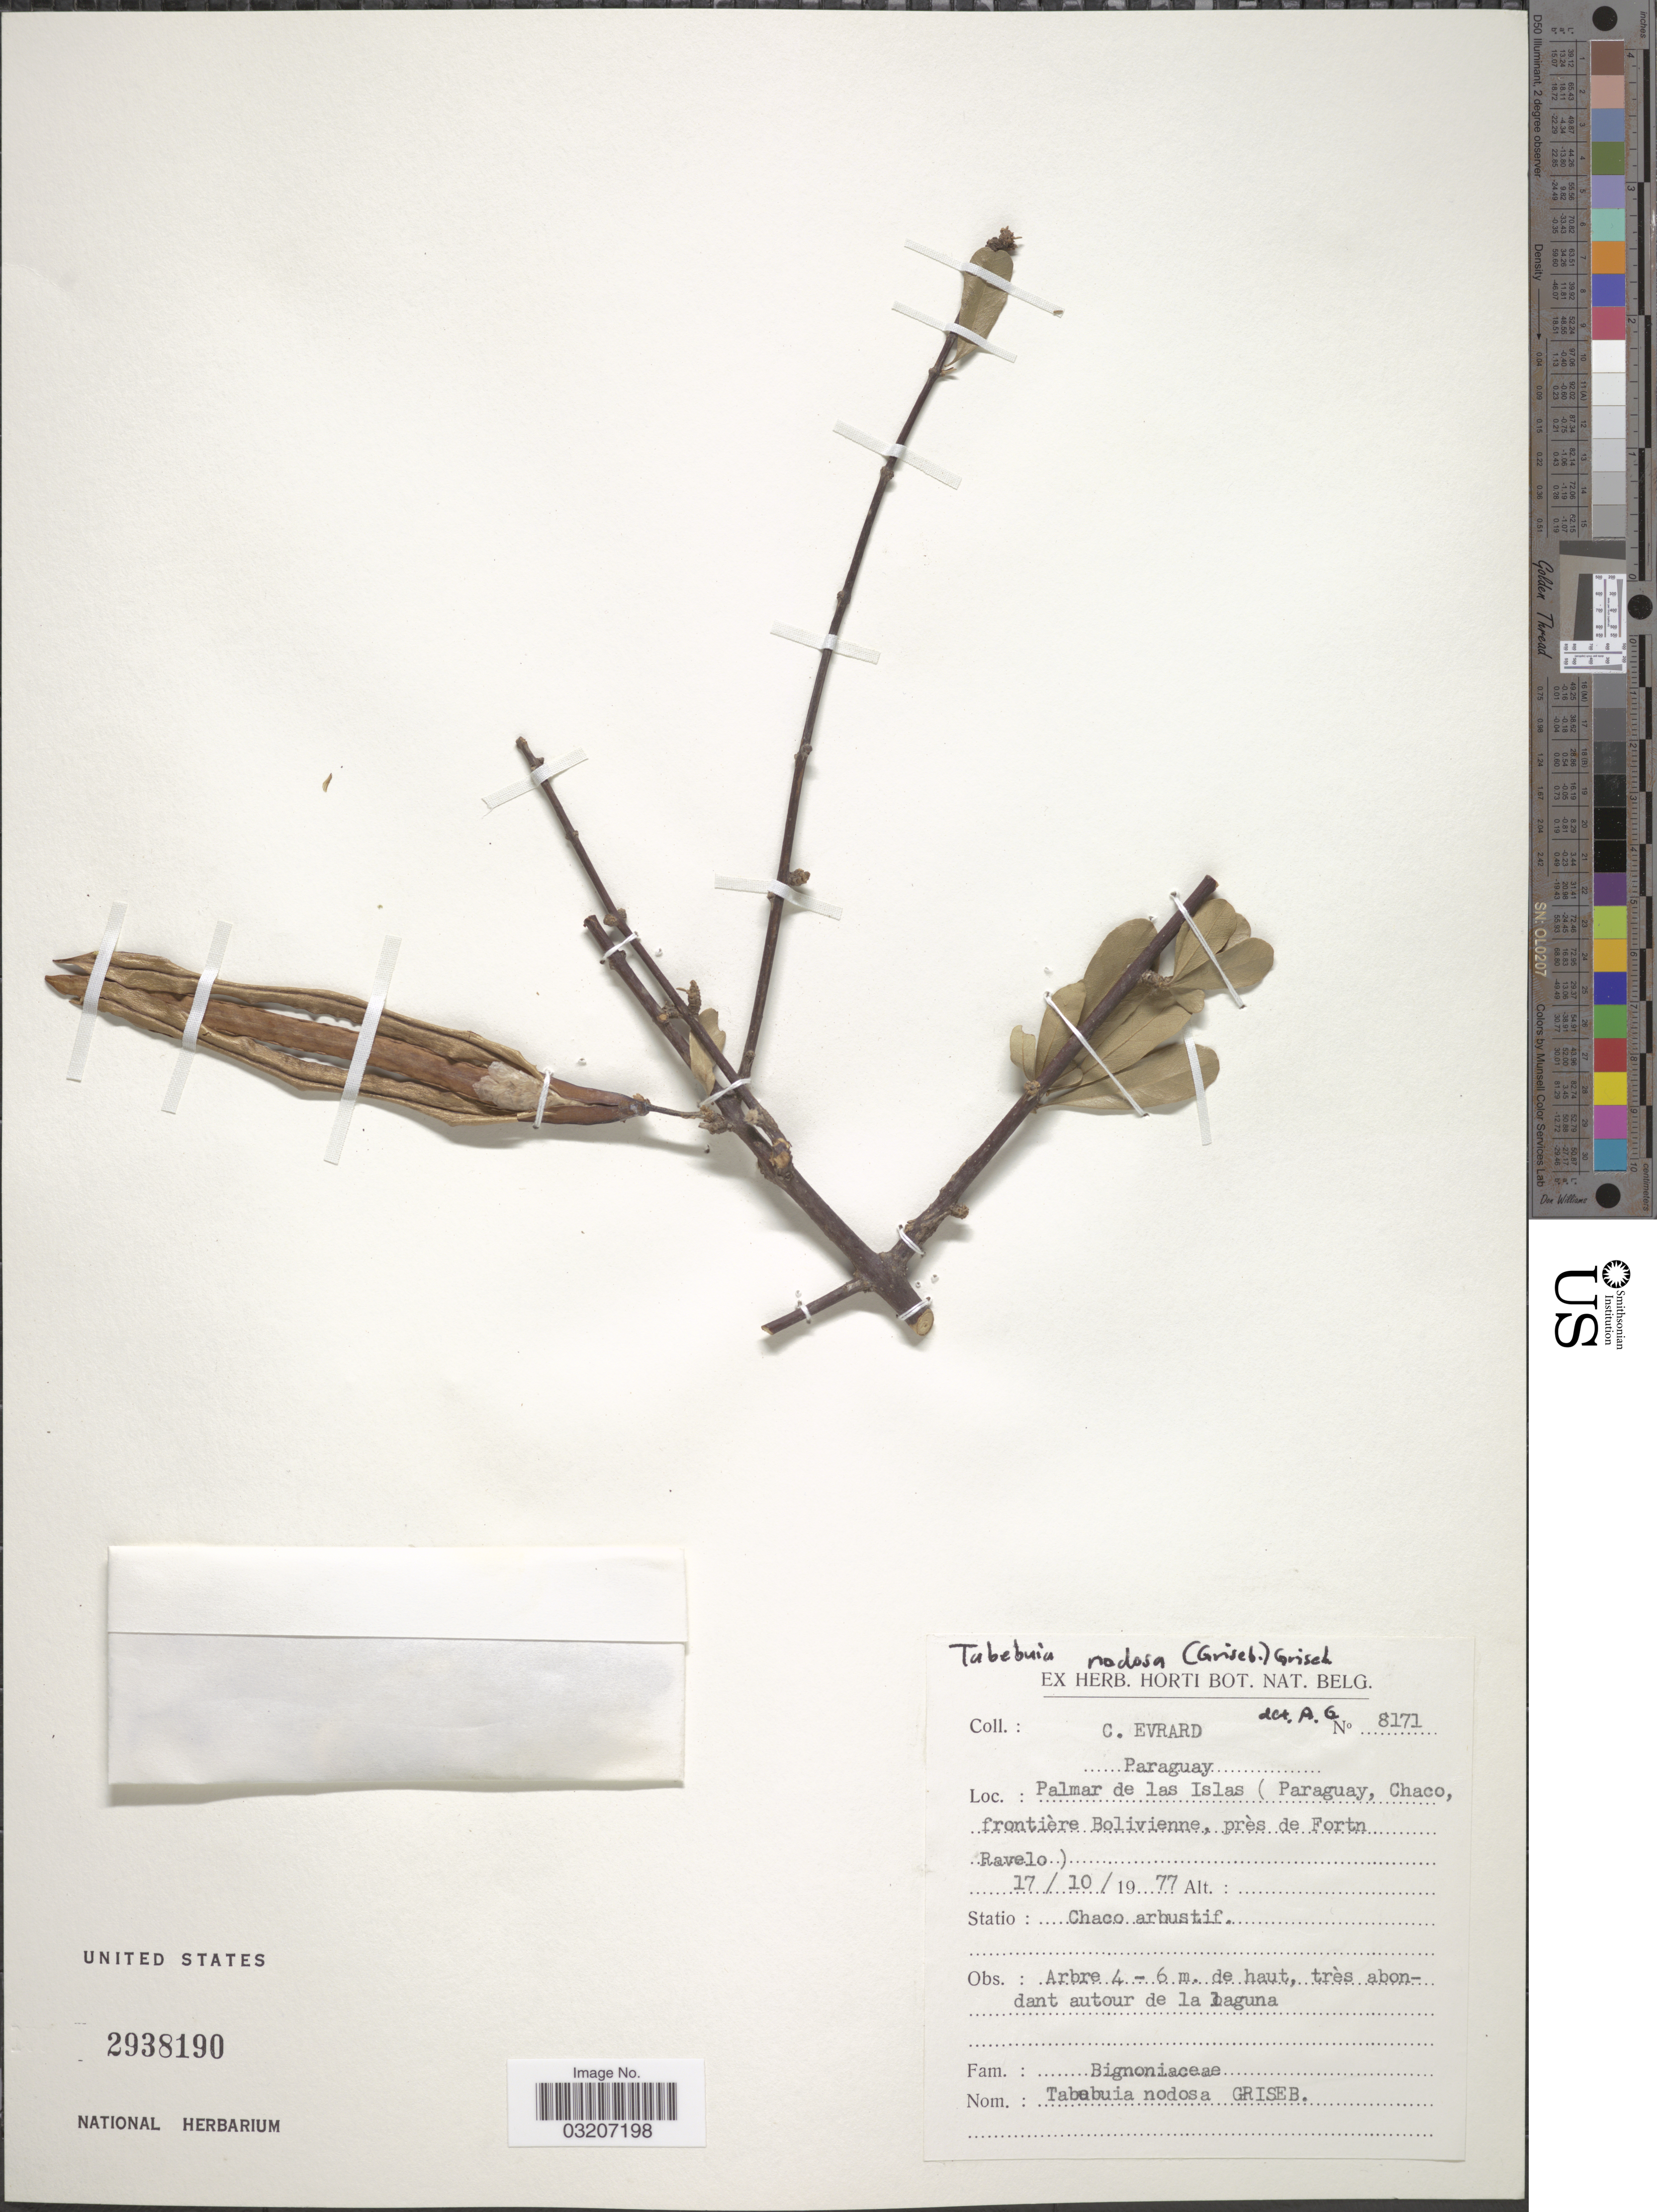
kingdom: Plantae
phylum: Tracheophyta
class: Magnoliopsida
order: Lamiales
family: Bignoniaceae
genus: Tabebuia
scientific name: Tabebuia nodosa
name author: (Griseb.) Griseb.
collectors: C. Evrard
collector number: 8171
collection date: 1977-10-17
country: Paraguay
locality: Palmar de las Islas (Paraguay, Chaco, frontière Bolivienne, près de Fortn Ravelo).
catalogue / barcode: US 2938190